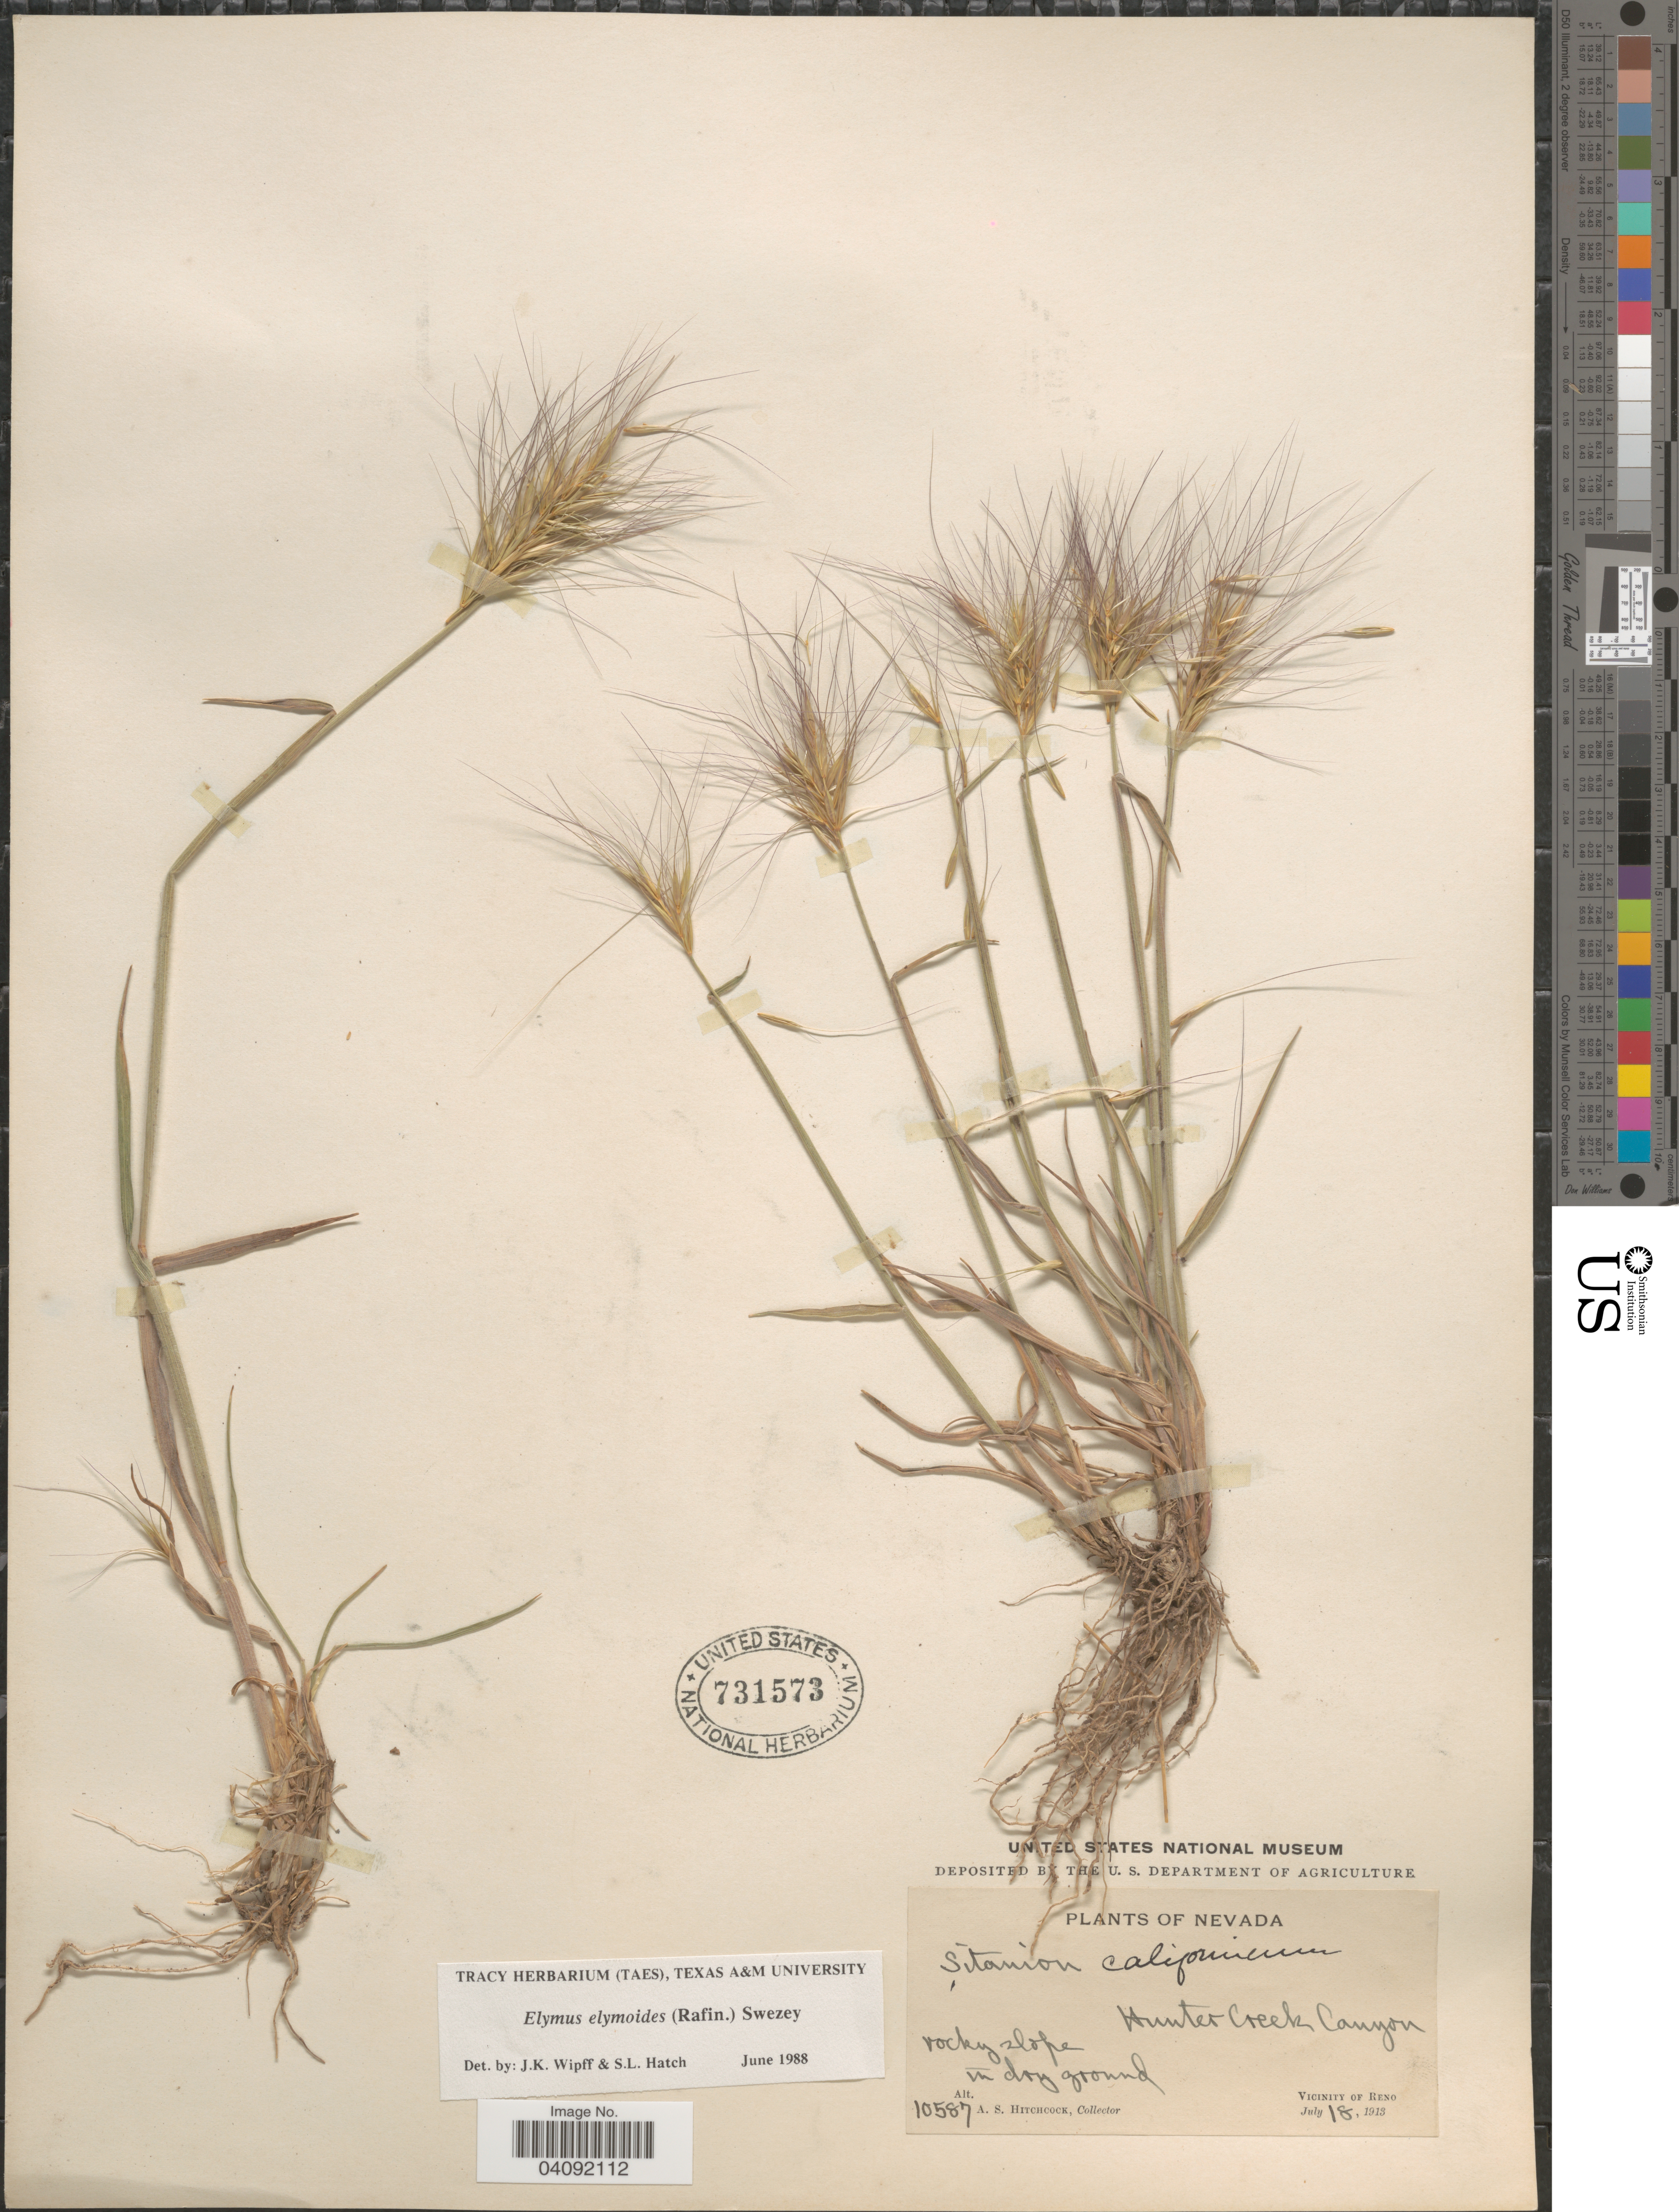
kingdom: Plantae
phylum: Tracheophyta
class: Liliopsida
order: Poales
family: Poaceae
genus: Elymus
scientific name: Elymus elymoides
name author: (Raf.) Swezey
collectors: A. S. Hitchcock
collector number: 10587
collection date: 1913-07-18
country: United States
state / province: Nevada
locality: Hunter Creek Canyon. Vicinity of Reno.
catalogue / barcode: US 731573